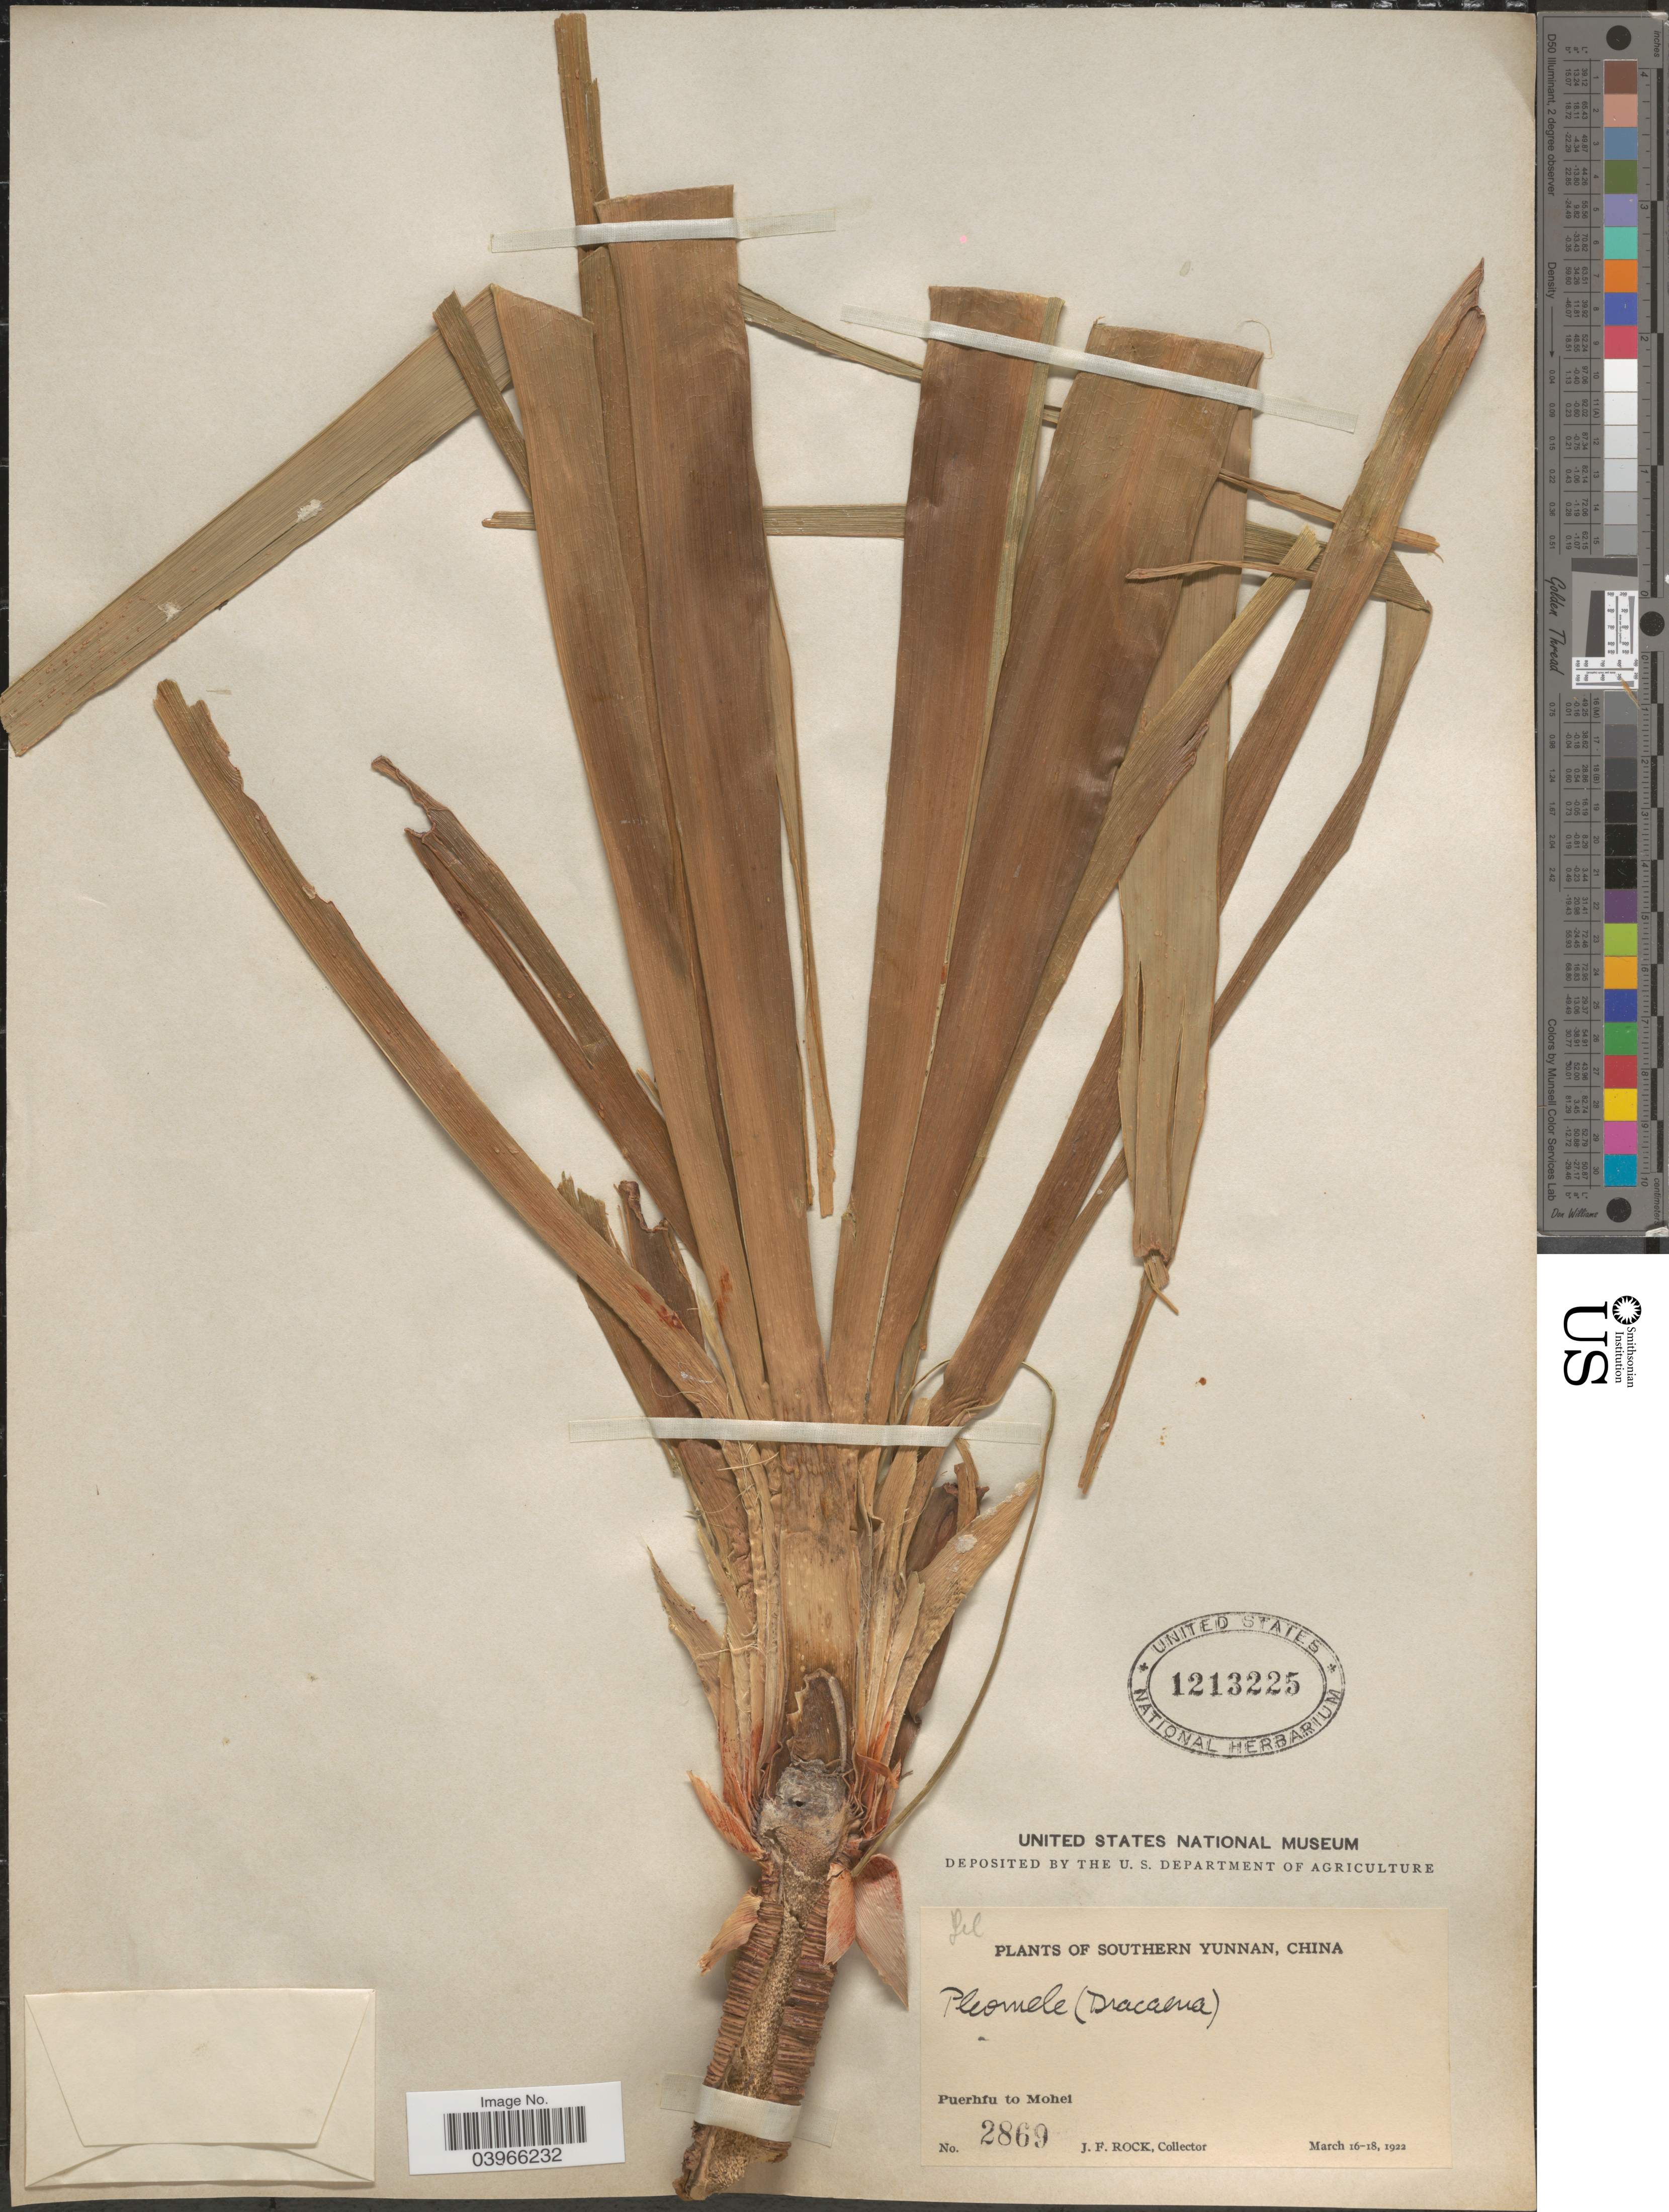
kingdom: Plantae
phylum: Tracheophyta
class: Liliopsida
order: Asparagales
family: Asparagaceae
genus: Dracaena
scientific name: Dracaena sp.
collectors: J. Rock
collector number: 2869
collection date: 1922-03-16/1922-03-18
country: China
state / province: Yunnan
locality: Southern Yunnan. Puerhfu to Mohei.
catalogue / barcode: US 1213225